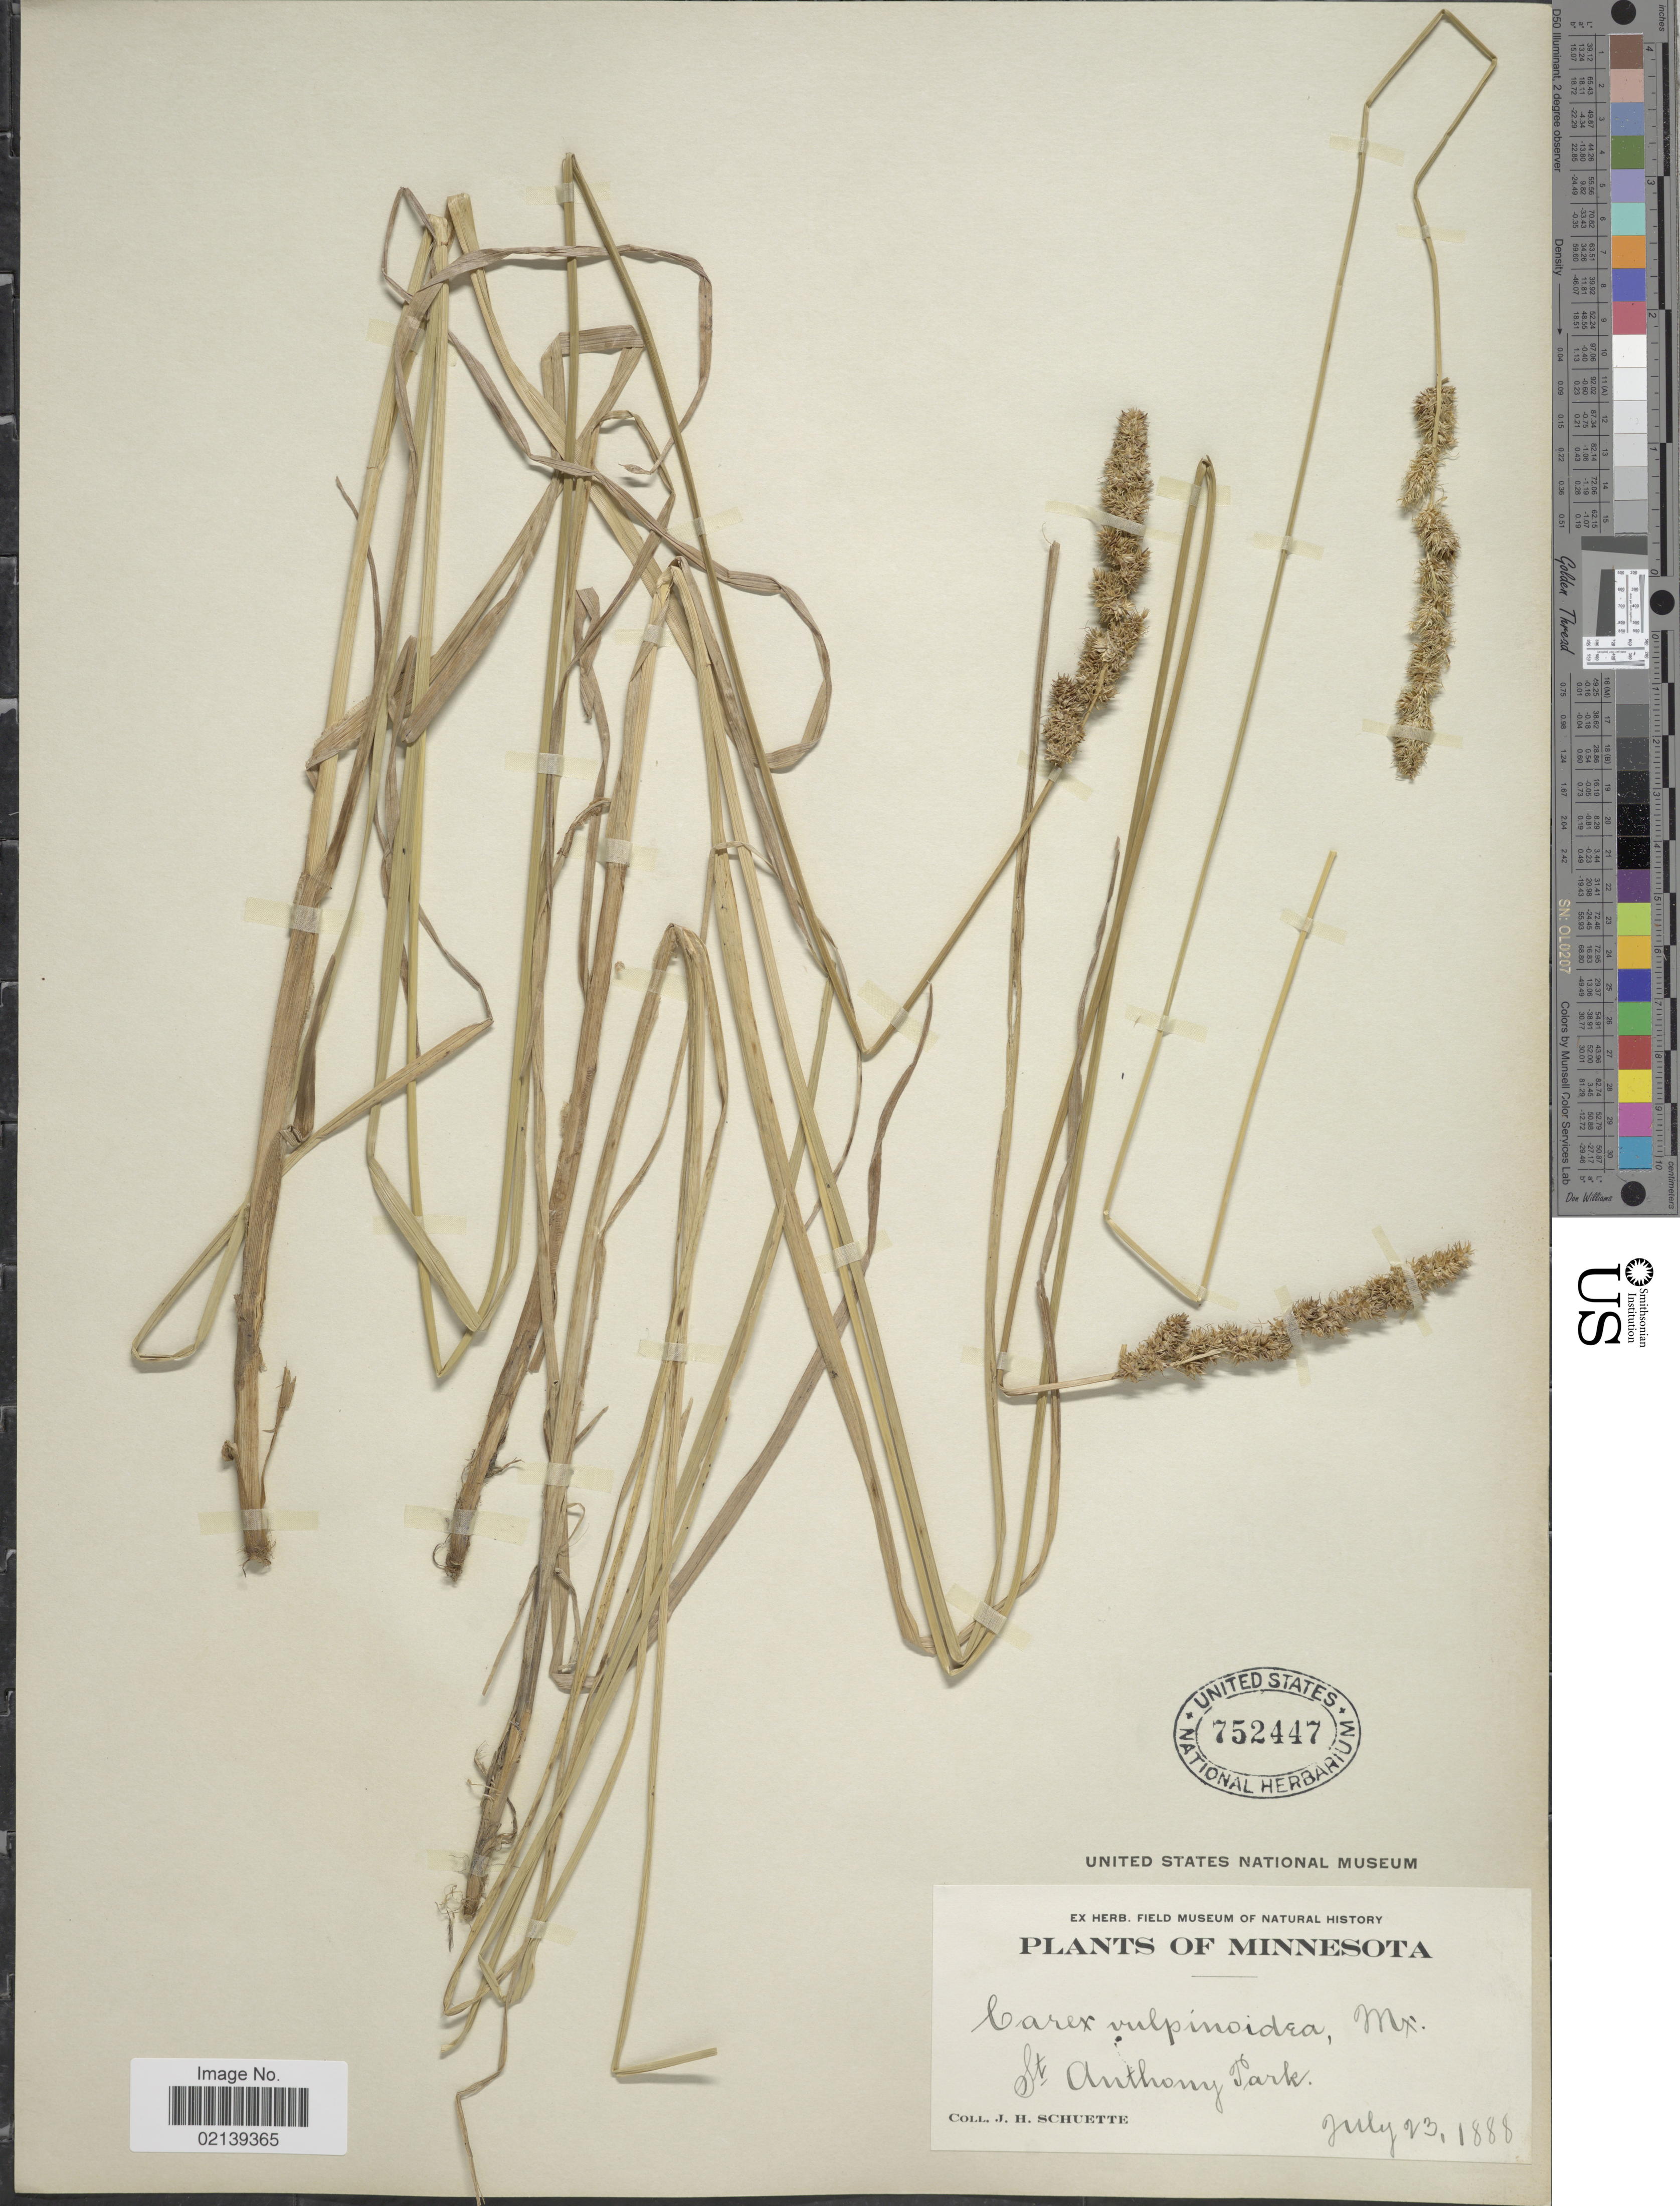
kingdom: Plantae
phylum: Tracheophyta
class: Liliopsida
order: Poales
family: Cyperaceae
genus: Carex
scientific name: Carex vulpinoidea Michx.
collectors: J. H. Schuette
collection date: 1888-07-23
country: United States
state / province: Minnesota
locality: St. Anthony Park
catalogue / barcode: US 752447